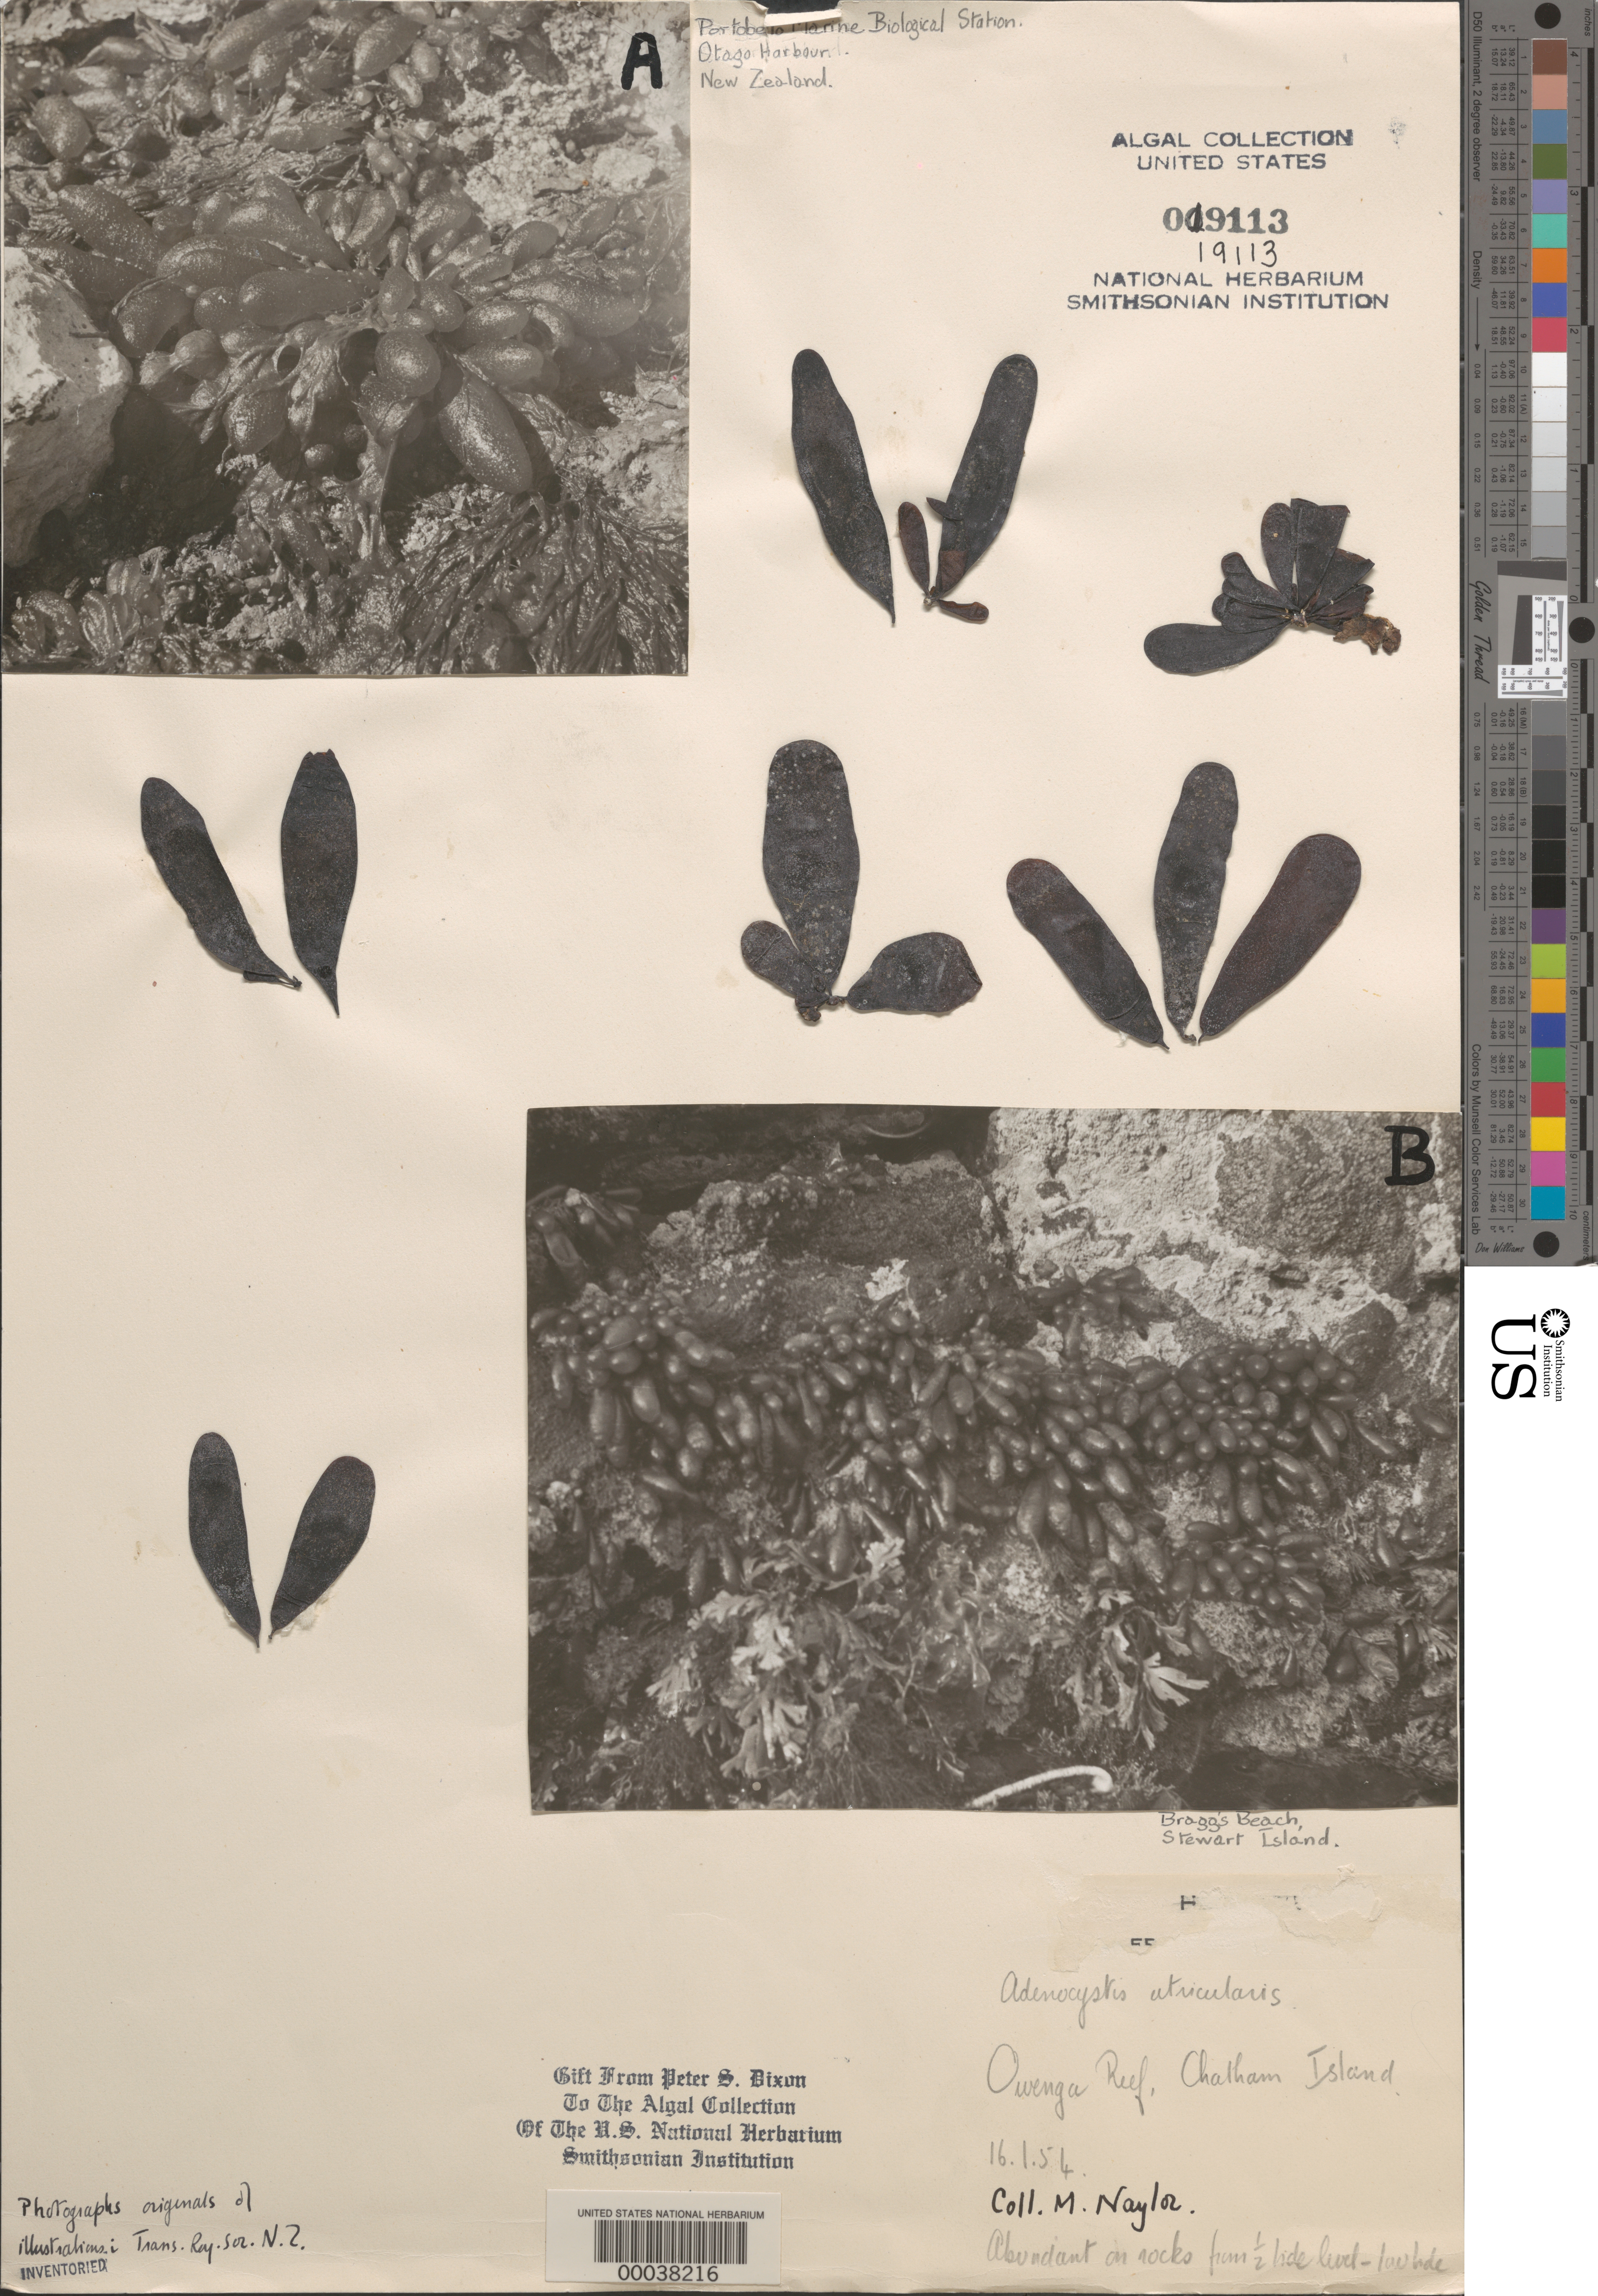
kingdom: Chromista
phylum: Ochrophyta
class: Phaeophyceae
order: Ectocarpales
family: Adenocystaceae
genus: Adenocystis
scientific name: Adenocystis utricularis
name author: (Bory) Skottsberg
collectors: M. Roberts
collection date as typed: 16 Jan 1954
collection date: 1954-01-16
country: New Zealand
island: Chatham Island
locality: Owenga Reef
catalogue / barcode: US 19113